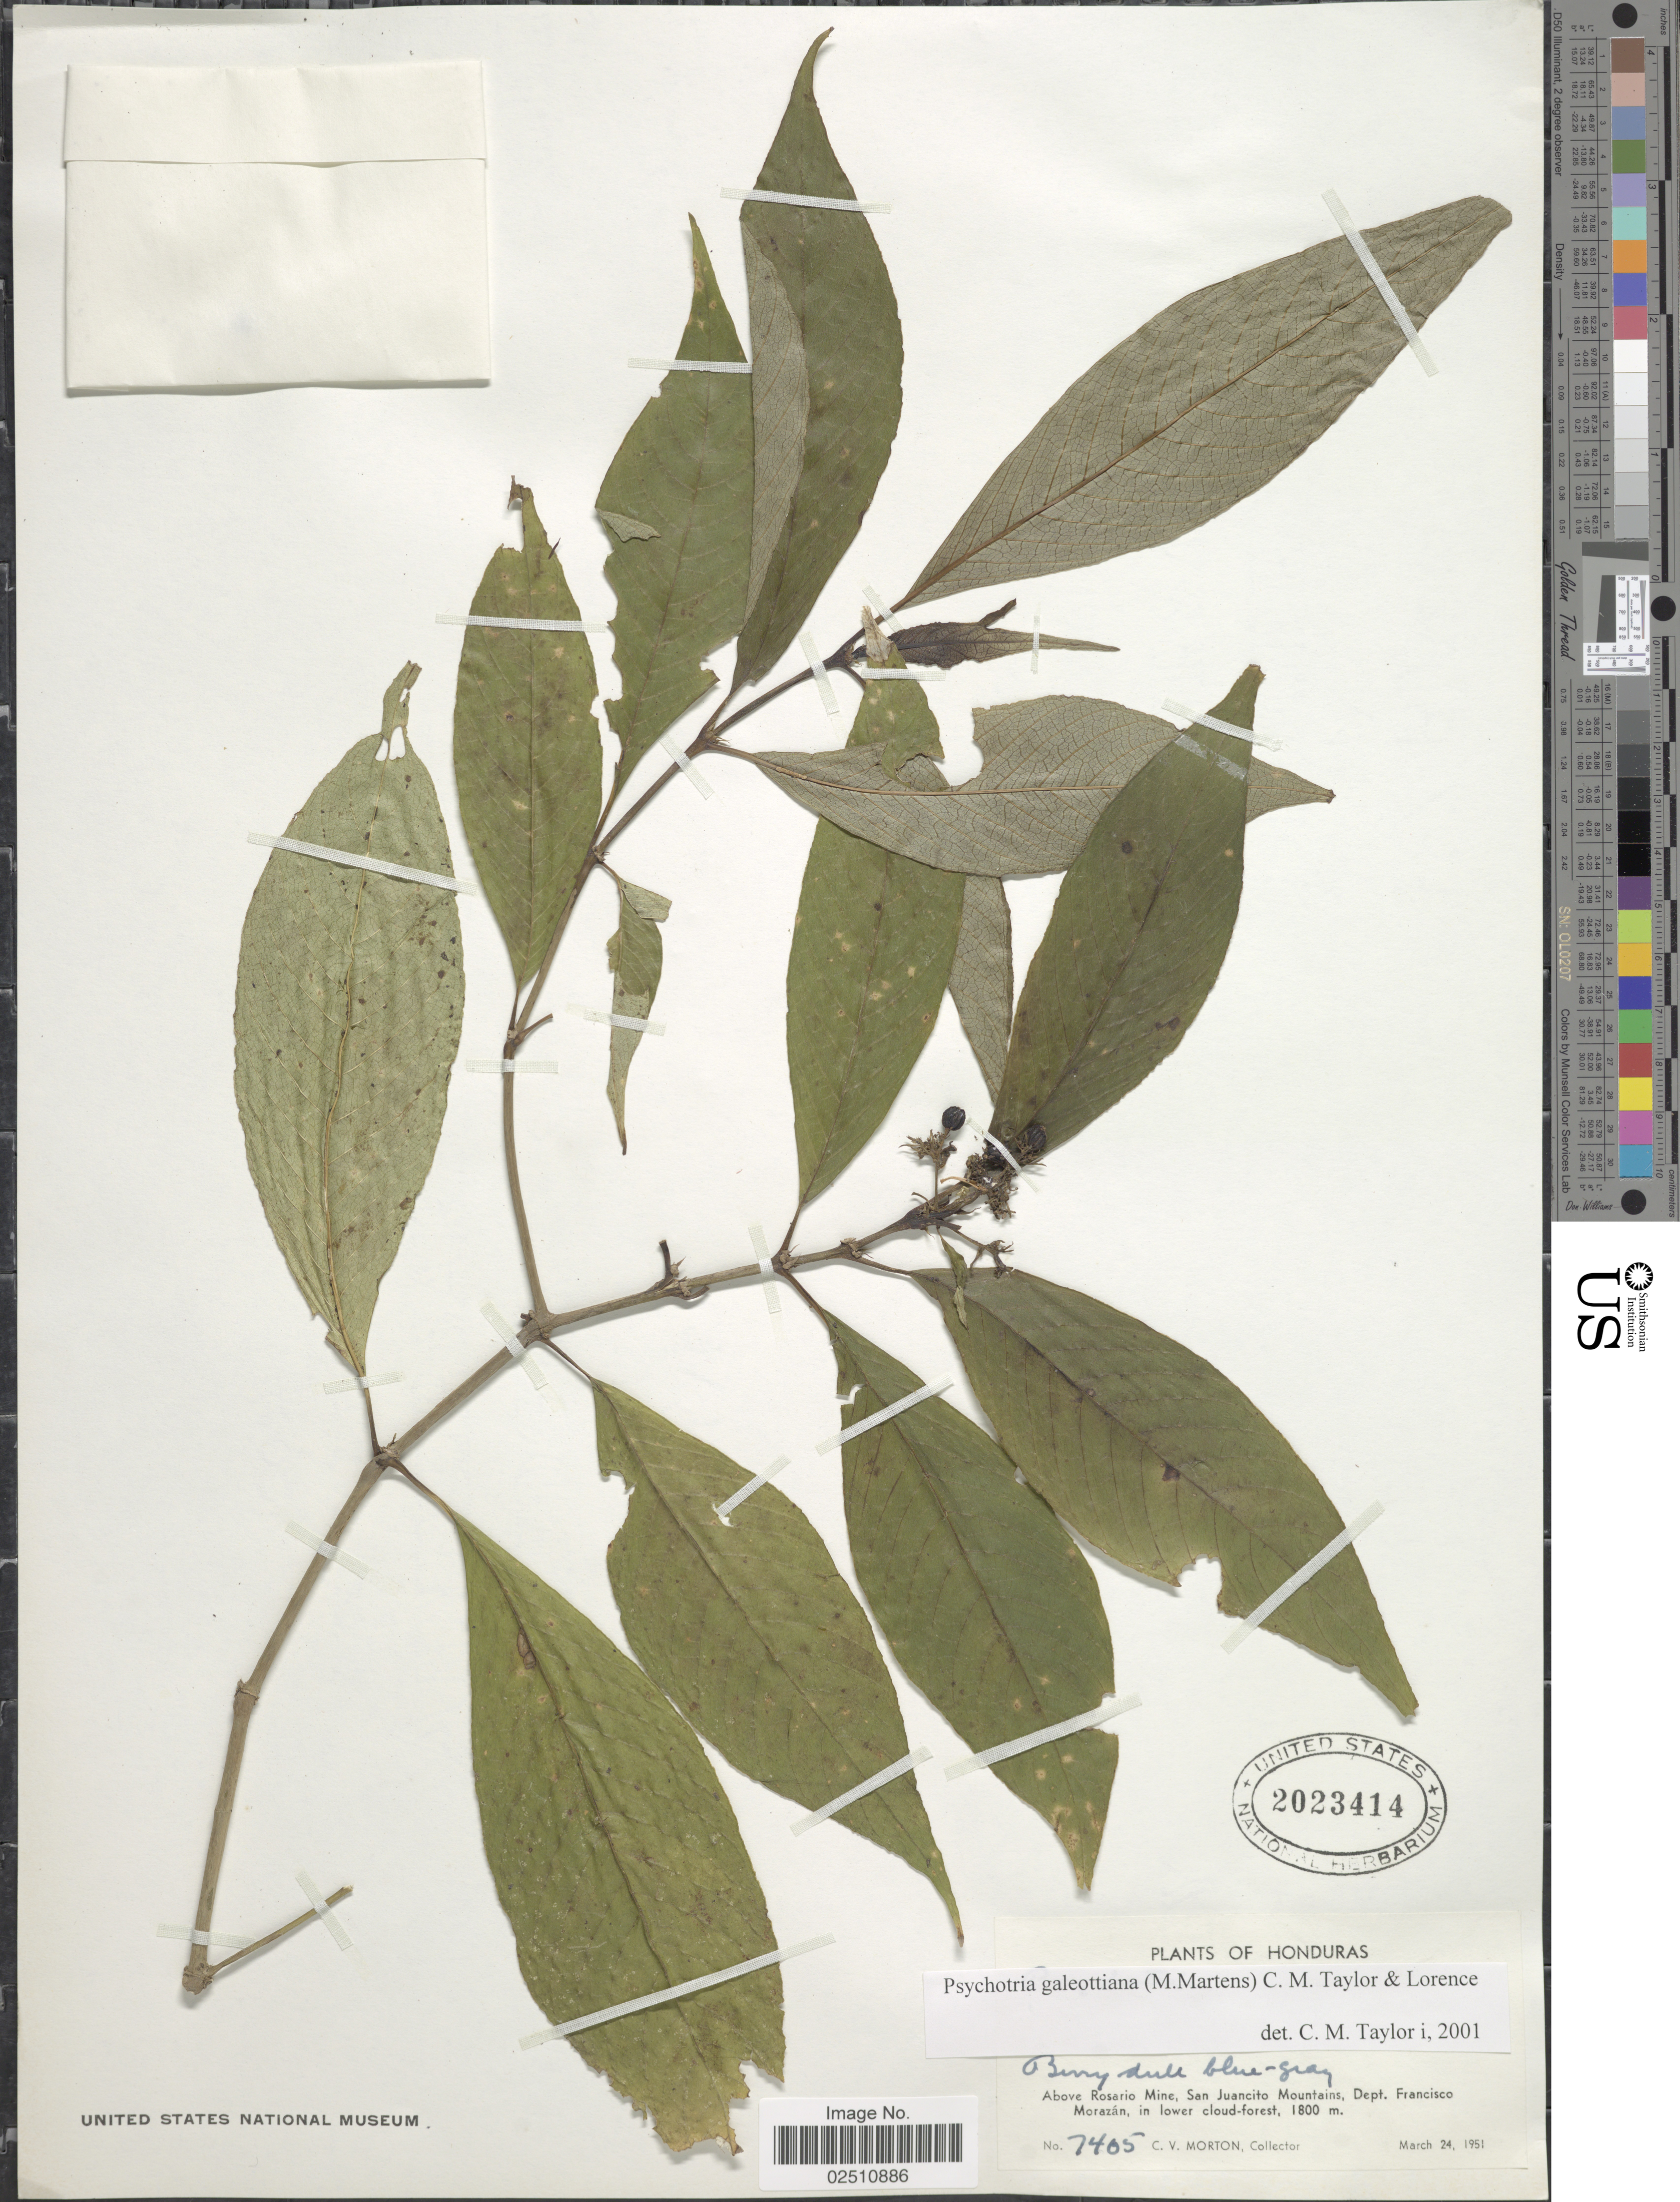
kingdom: Plantae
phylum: Tracheophyta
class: Magnoliopsida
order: Gentianales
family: Rubiaceae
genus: Psychotria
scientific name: Psychotria galeottiana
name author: (M. Martens) C.M. Taylor & Lorence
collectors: C. V. Morton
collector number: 7405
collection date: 1951-05-24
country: Honduras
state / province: Fco. Morazán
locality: Above Rosario Mine, San Juancito Mountains, in lower cloud forest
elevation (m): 1800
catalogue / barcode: US 2023414